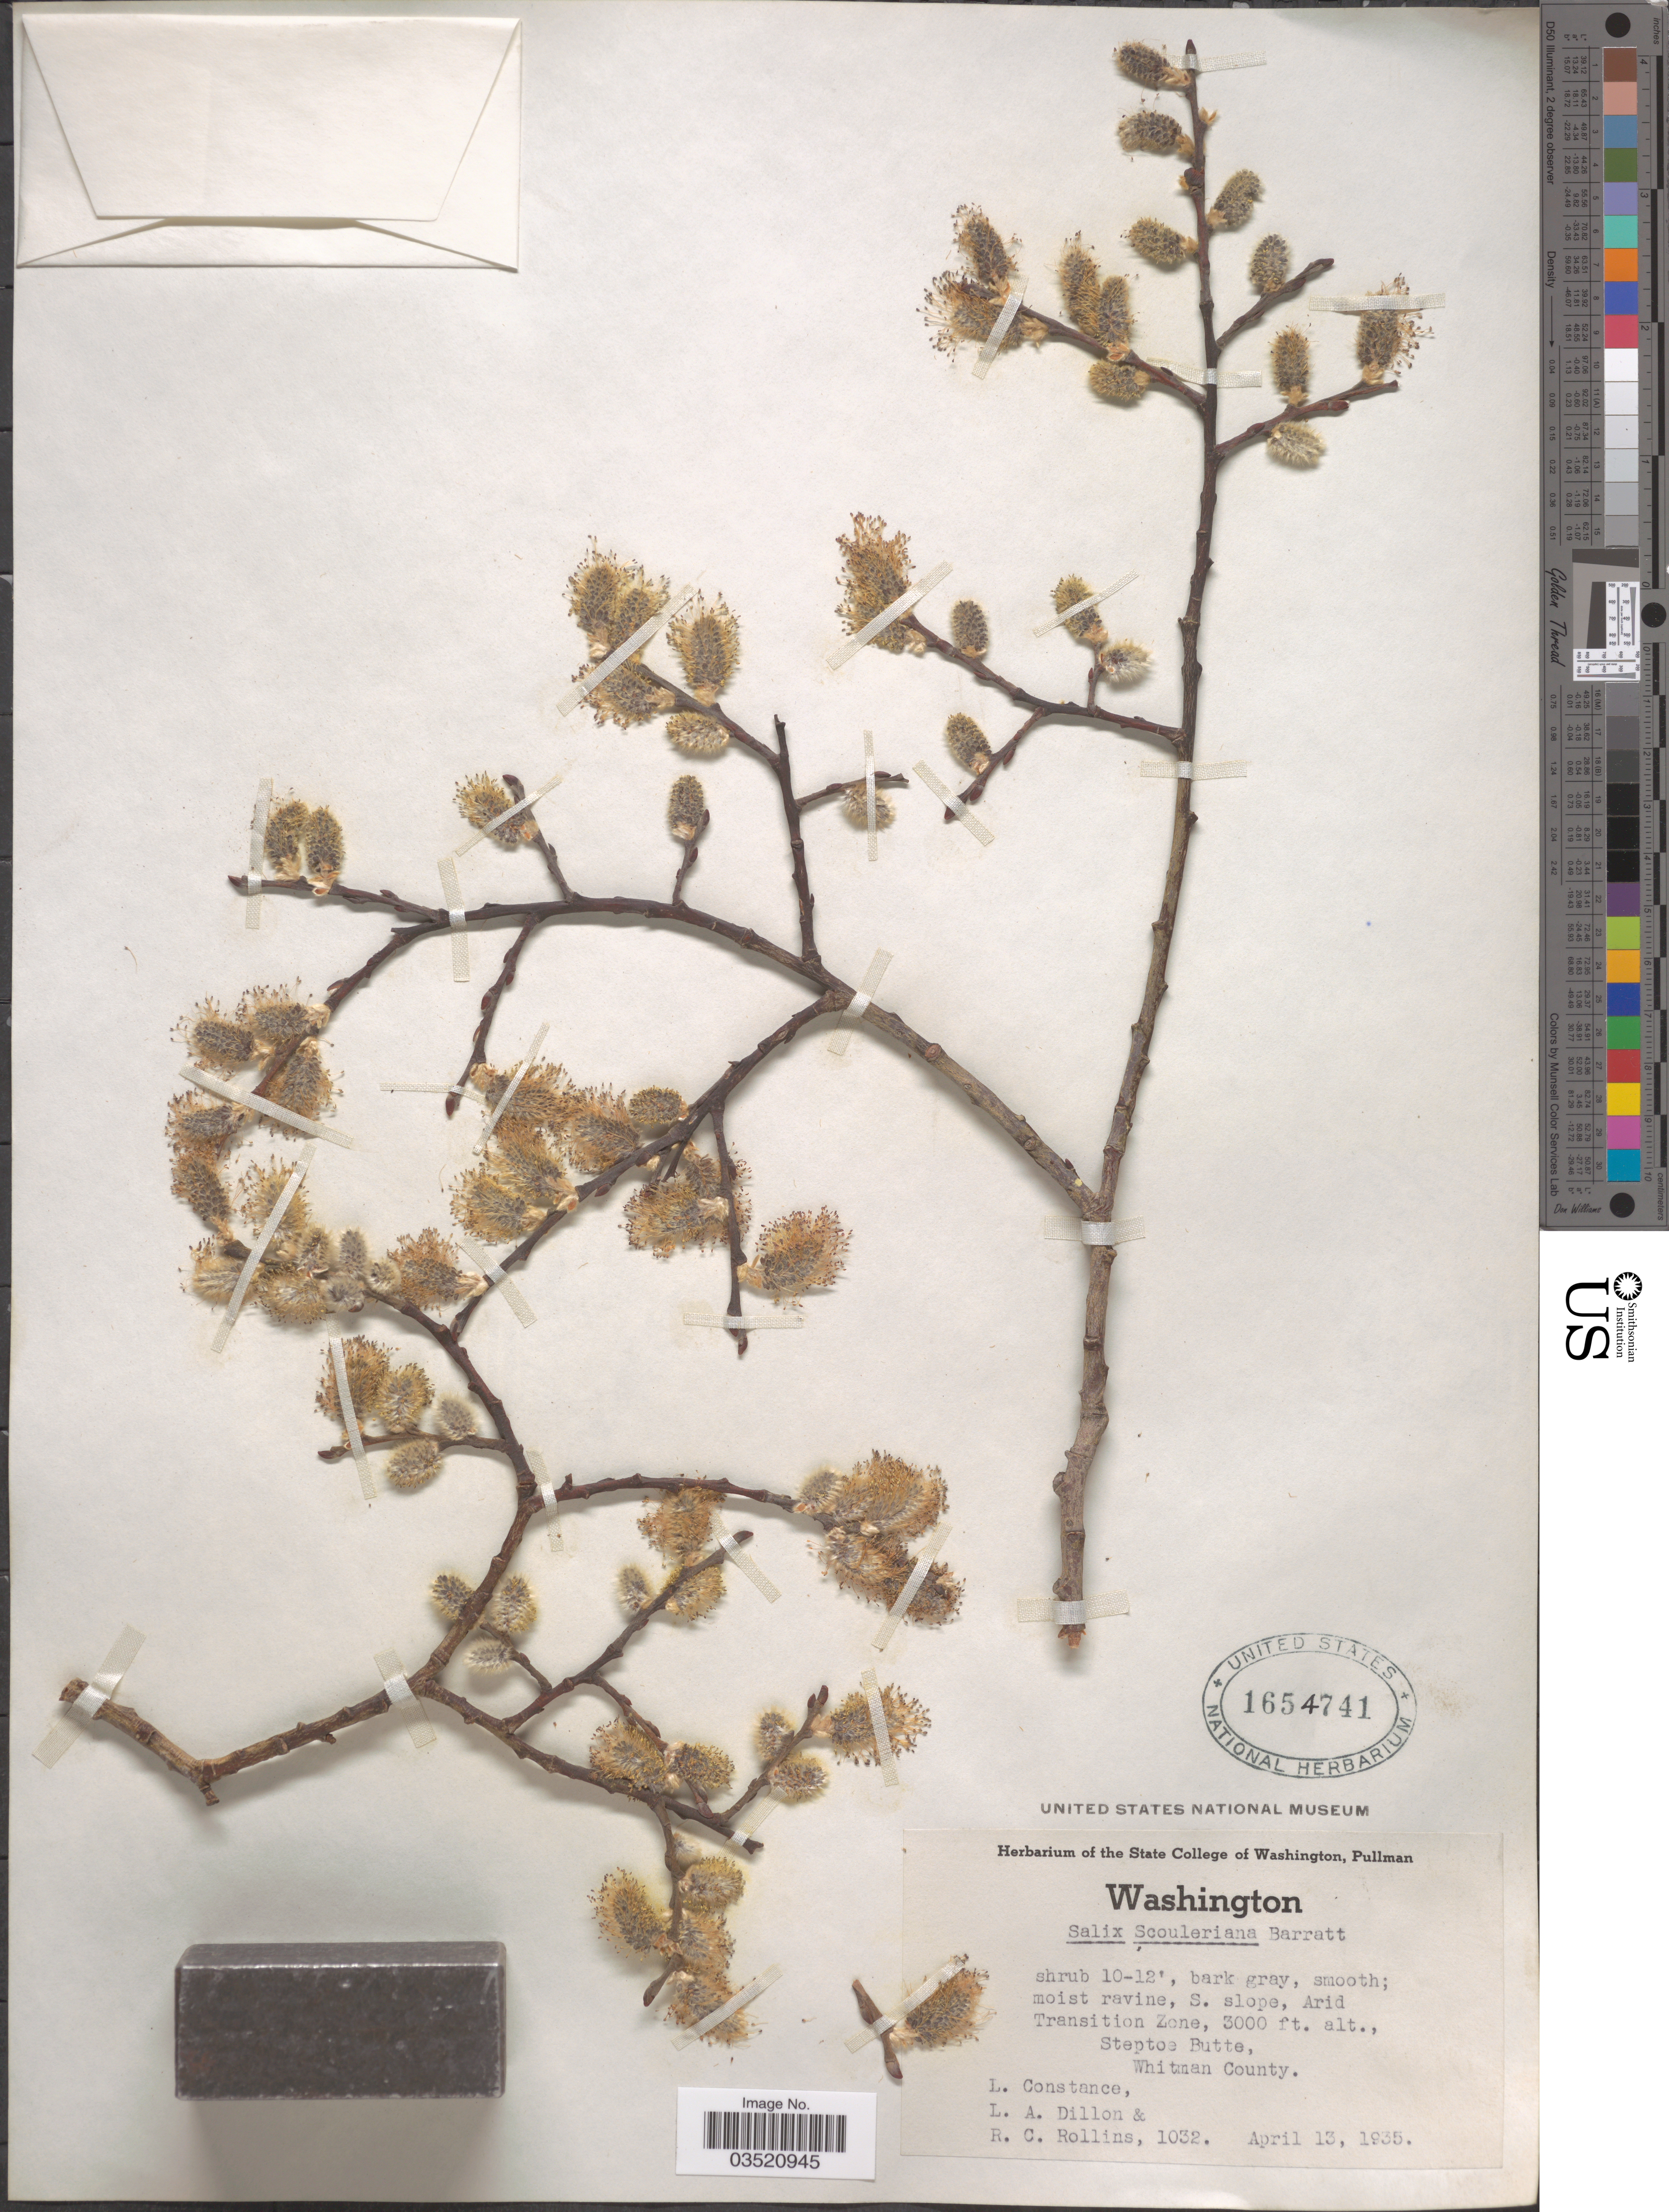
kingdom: Plantae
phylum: Tracheophyta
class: Magnoliopsida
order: Malpighiales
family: Salicaceae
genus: Salix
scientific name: Salix scouleriana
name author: Barratt ex Hook.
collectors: L. Constance, L. Dillon & R. C. Rollins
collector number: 1032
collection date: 1935-04-13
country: United States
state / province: Washington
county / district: Whitman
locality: S. slope, Arid Transition Zone, Steptoe Butte, Whitman County.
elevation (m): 914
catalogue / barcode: US 1654741